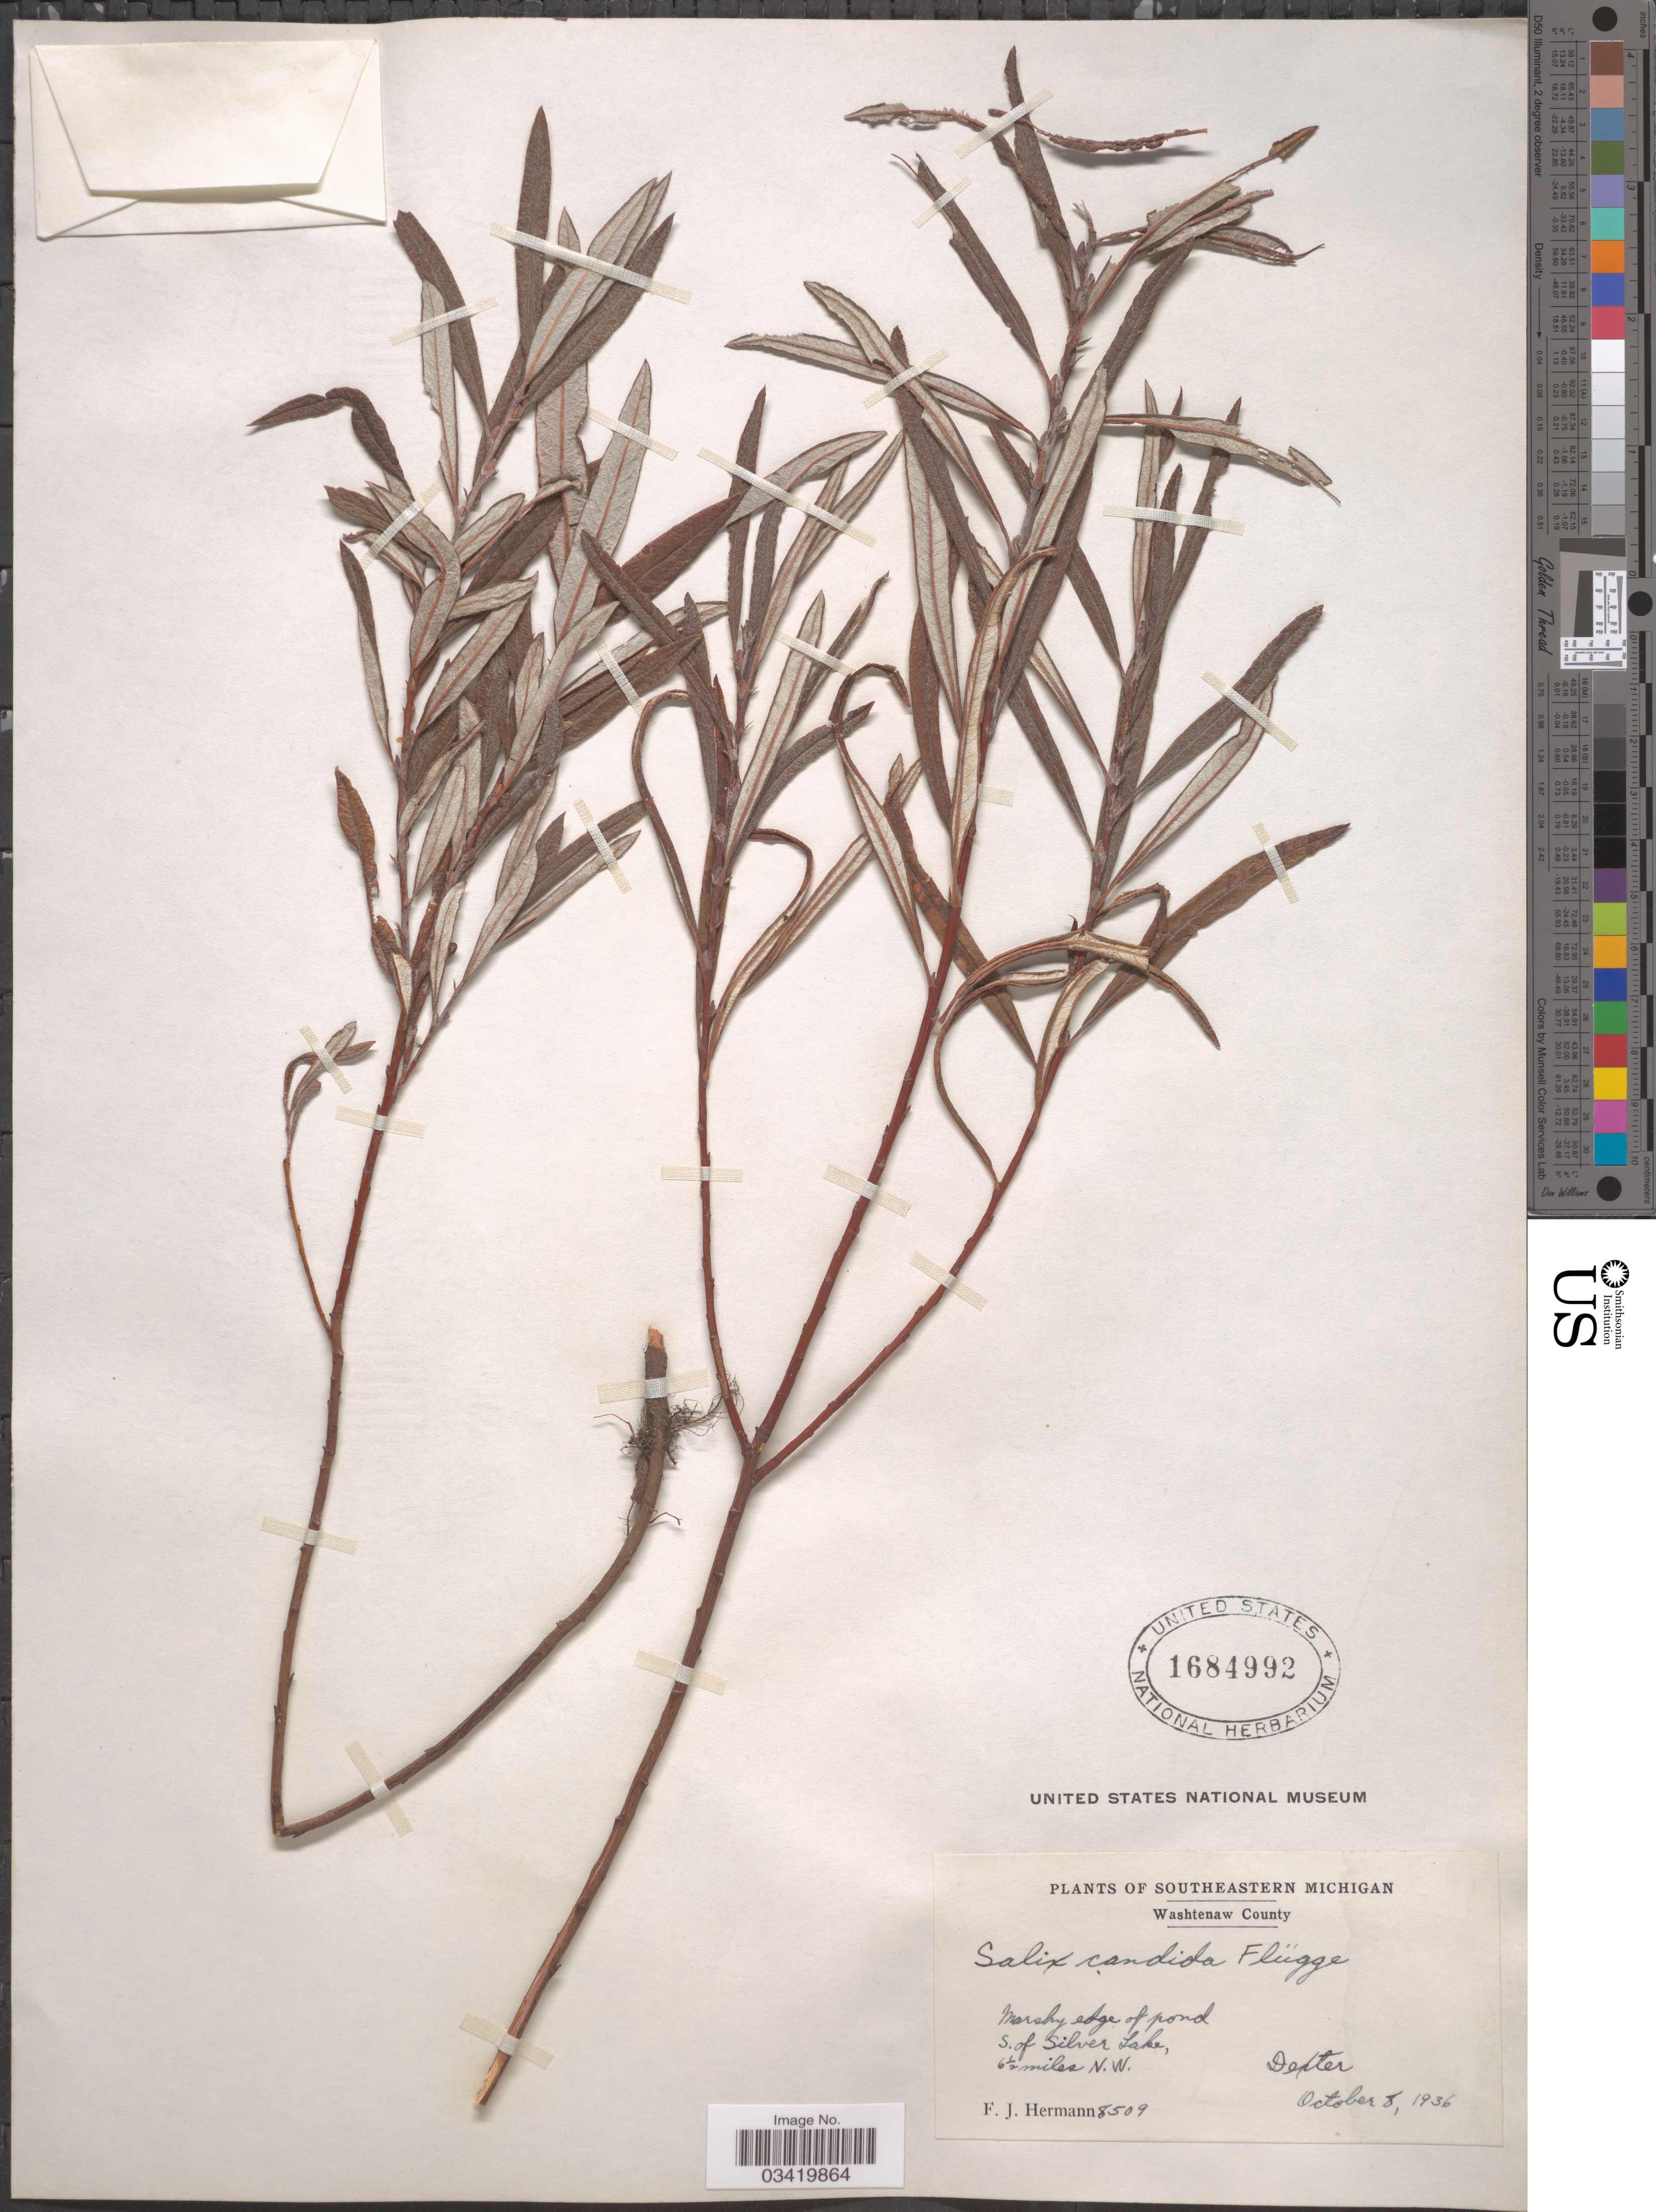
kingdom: Plantae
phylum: Tracheophyta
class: Magnoliopsida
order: Malpighiales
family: Salicaceae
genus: Salix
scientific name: Salix candida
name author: Flüggé ex Willd.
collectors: F. J. Hermann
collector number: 8509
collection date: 1936-10-08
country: United States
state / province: Michigan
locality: Southeastern Michigan. Washtenaw County. Marshy edge of pond. S. of Silver Lake, 6½ miles N.W. Dexter.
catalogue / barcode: US 1684992